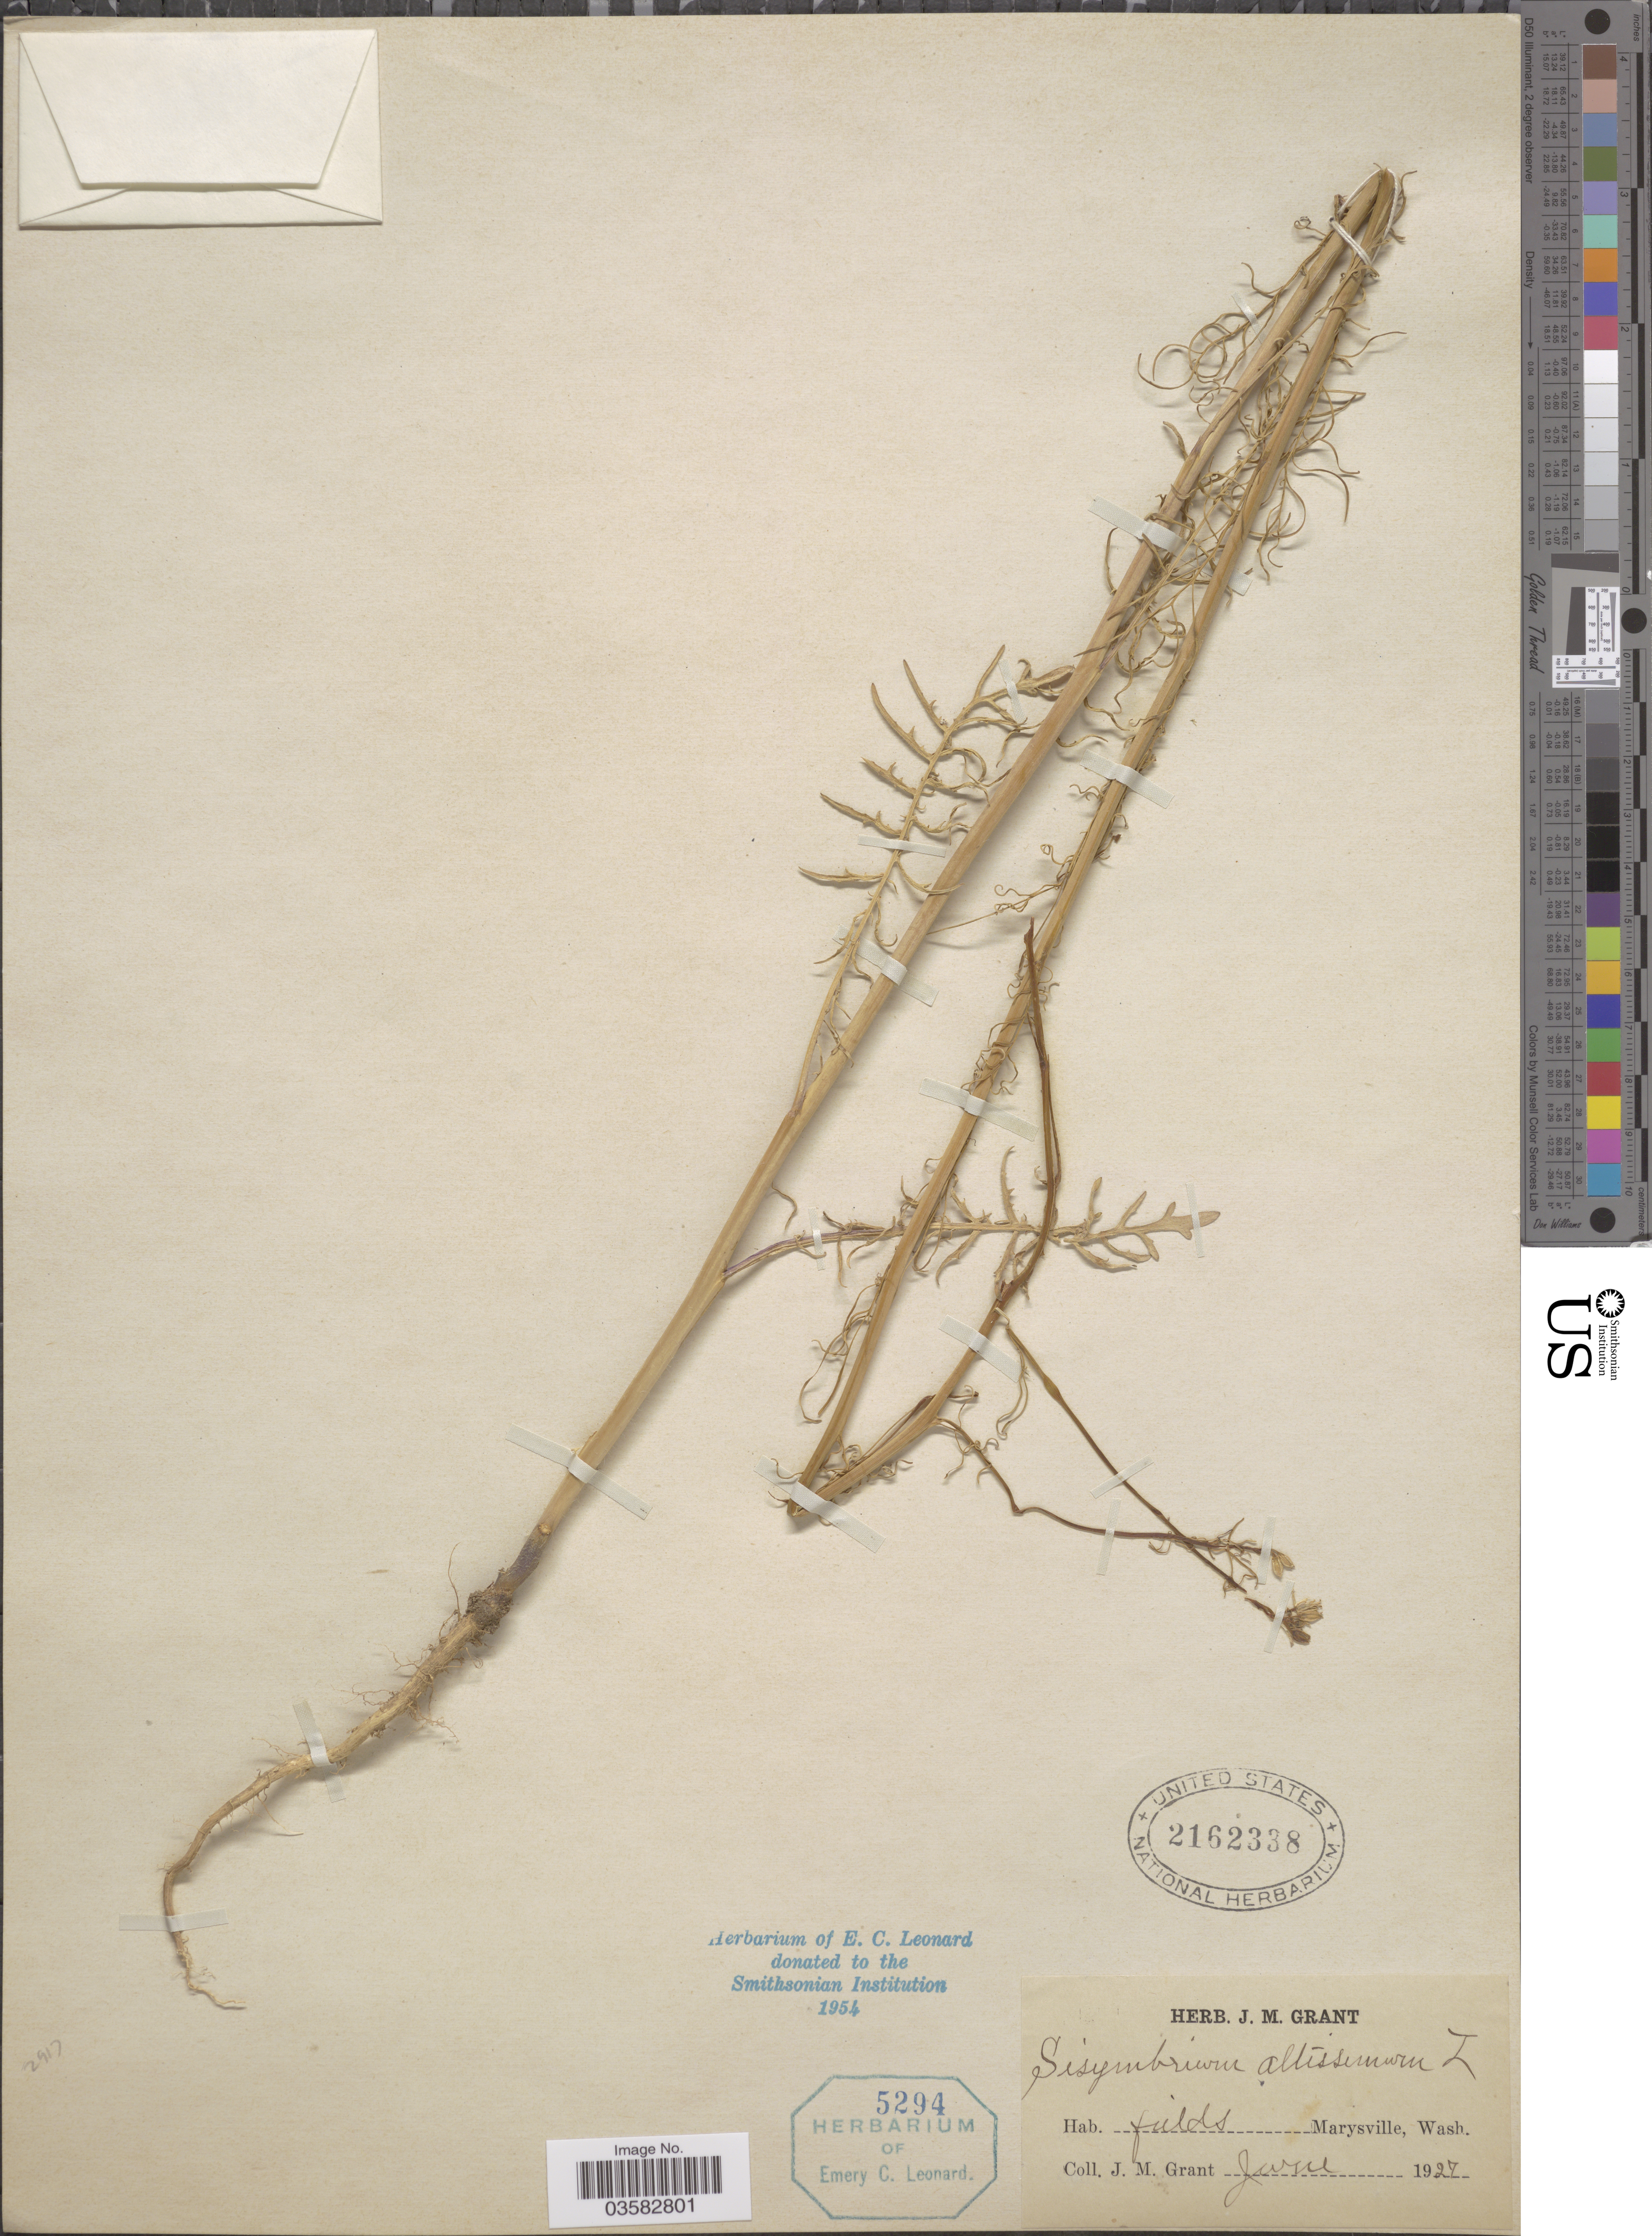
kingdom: Plantae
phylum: Tracheophyta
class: Magnoliopsida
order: Brassicales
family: Brassicaceae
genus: Sisymbrium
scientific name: Sisymbrium altissimum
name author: L.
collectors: J. M. Grant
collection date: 1927-06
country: United States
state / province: Washington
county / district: Snohomish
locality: Marysville.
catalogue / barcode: US 2162338